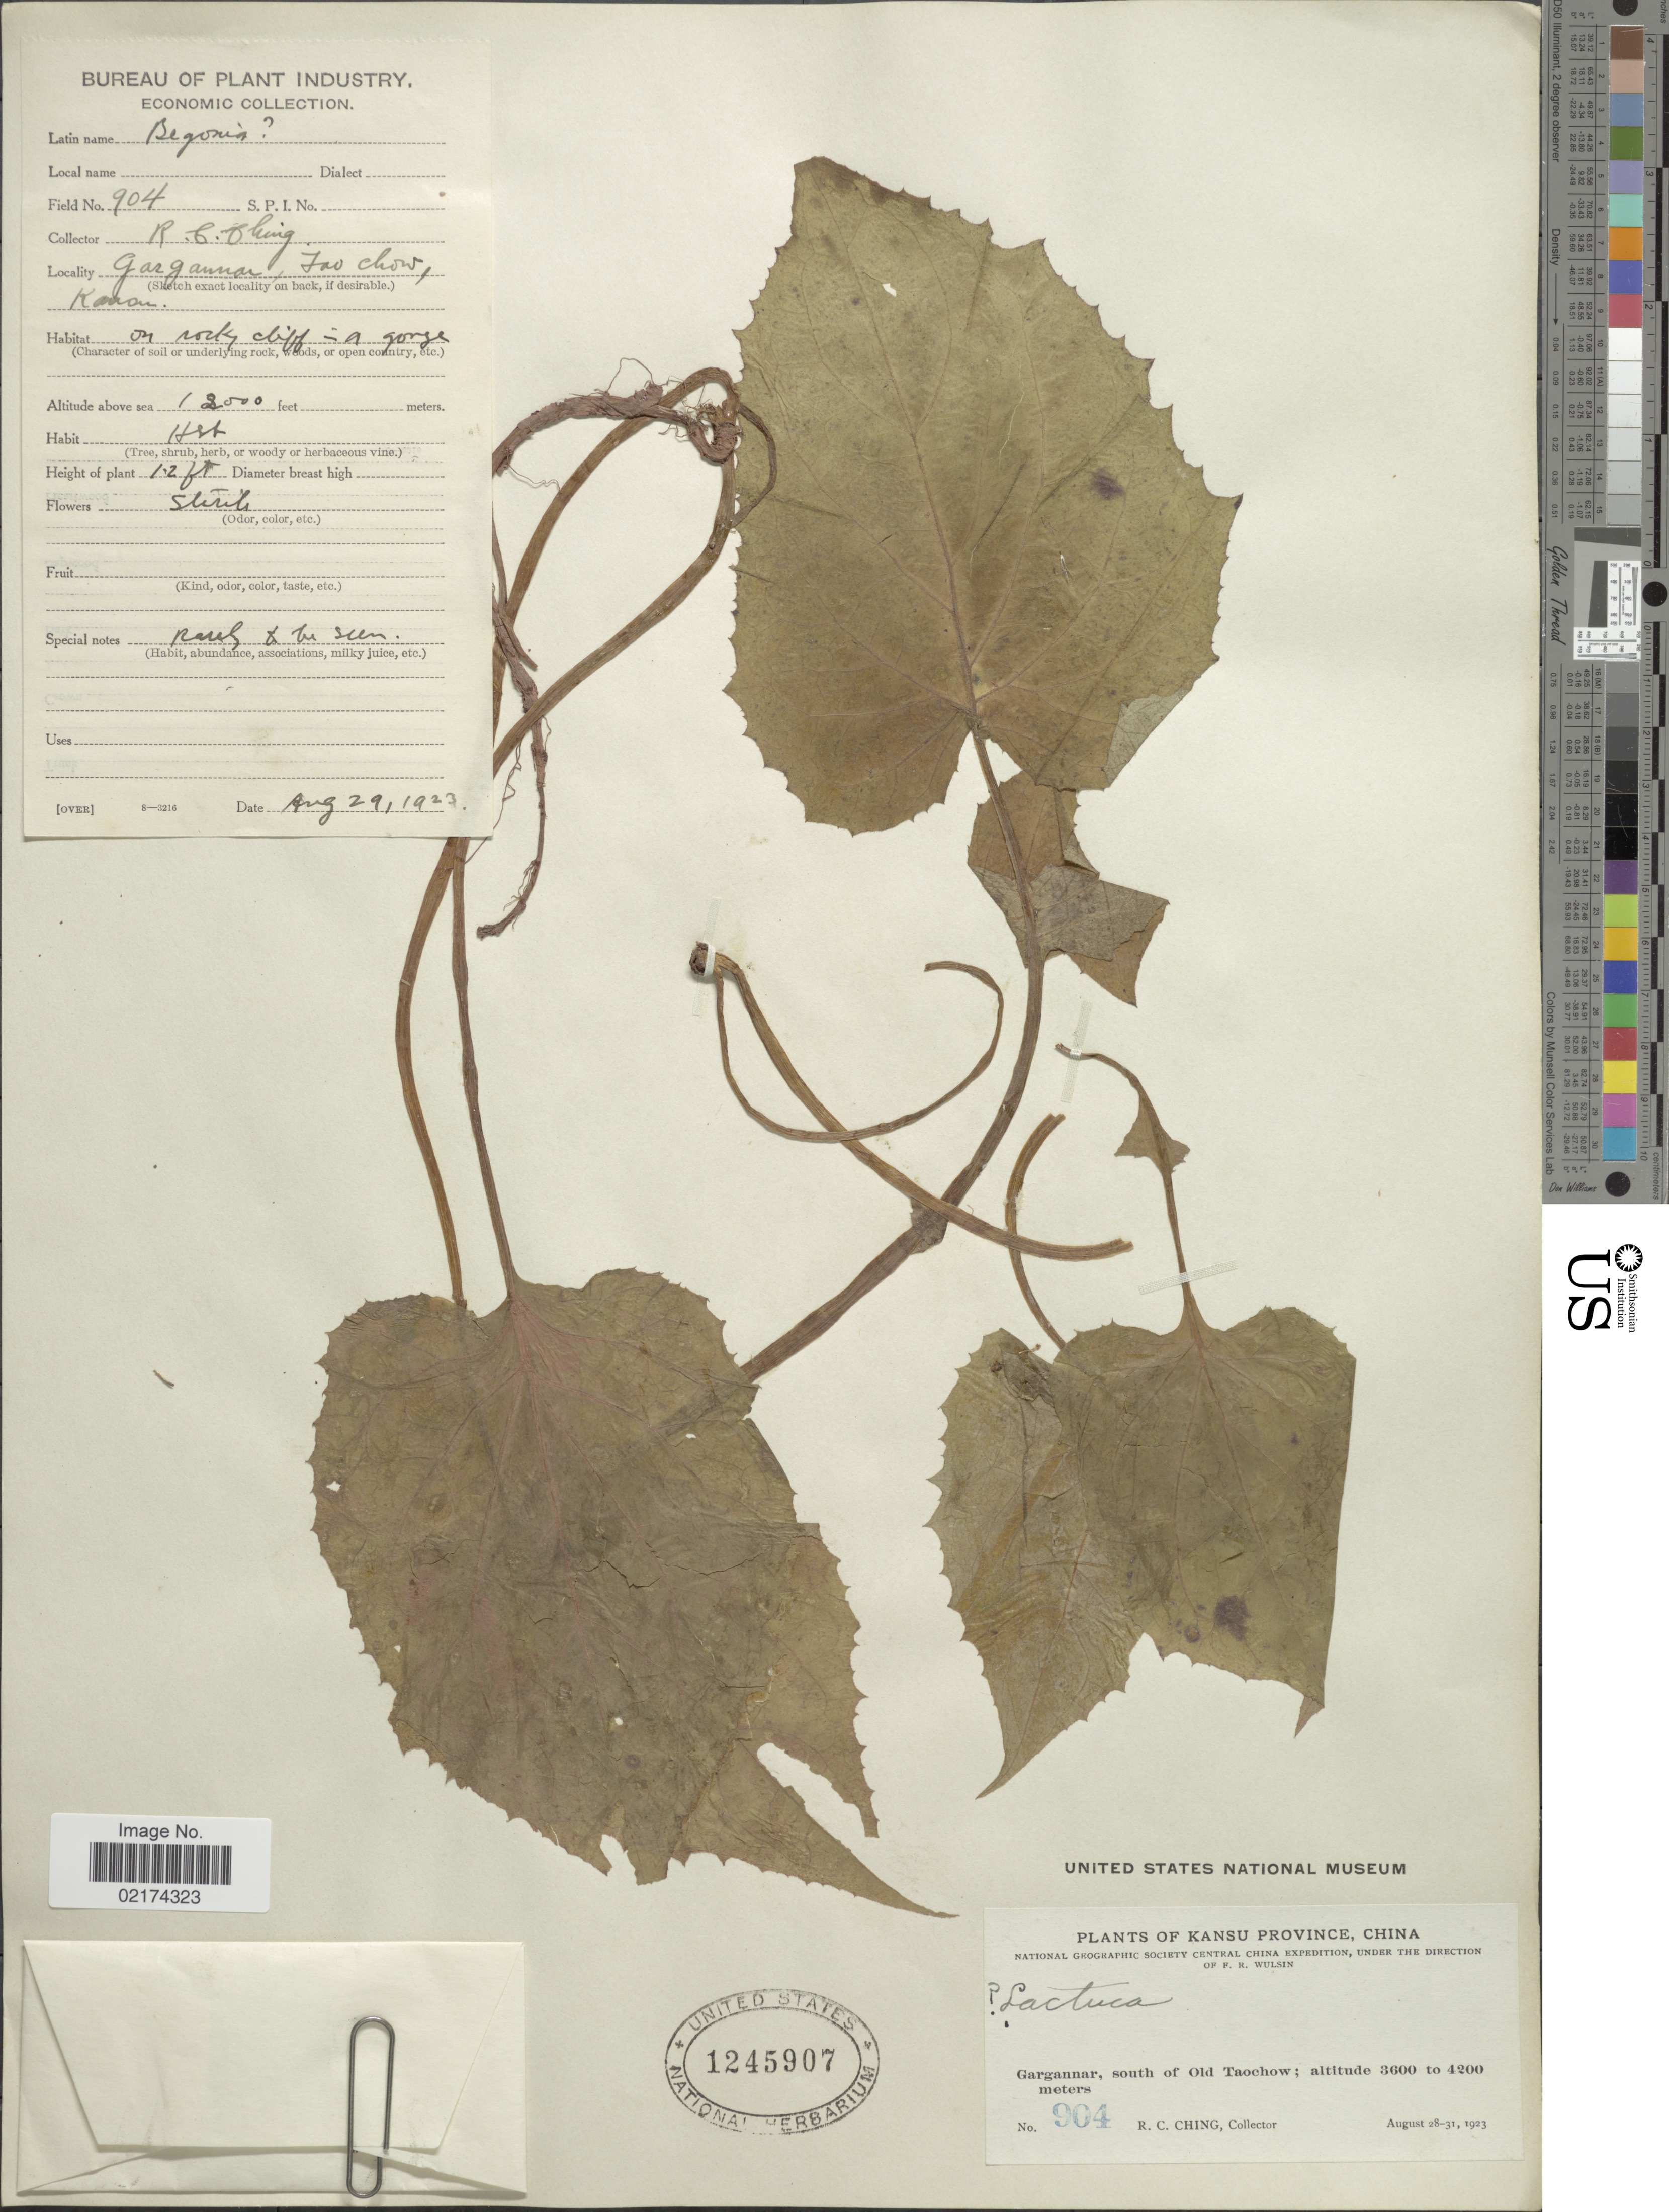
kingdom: Plantae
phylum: Tracheophyta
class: Magnoliopsida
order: Asterales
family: Asteraceae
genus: Lactuca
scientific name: Lactuca sp.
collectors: R. C. Ching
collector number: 904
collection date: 1923-08-29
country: China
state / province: Gansu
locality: Kansu Province, Gargannar, south of Old Taochow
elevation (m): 3658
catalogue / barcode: US 1245907